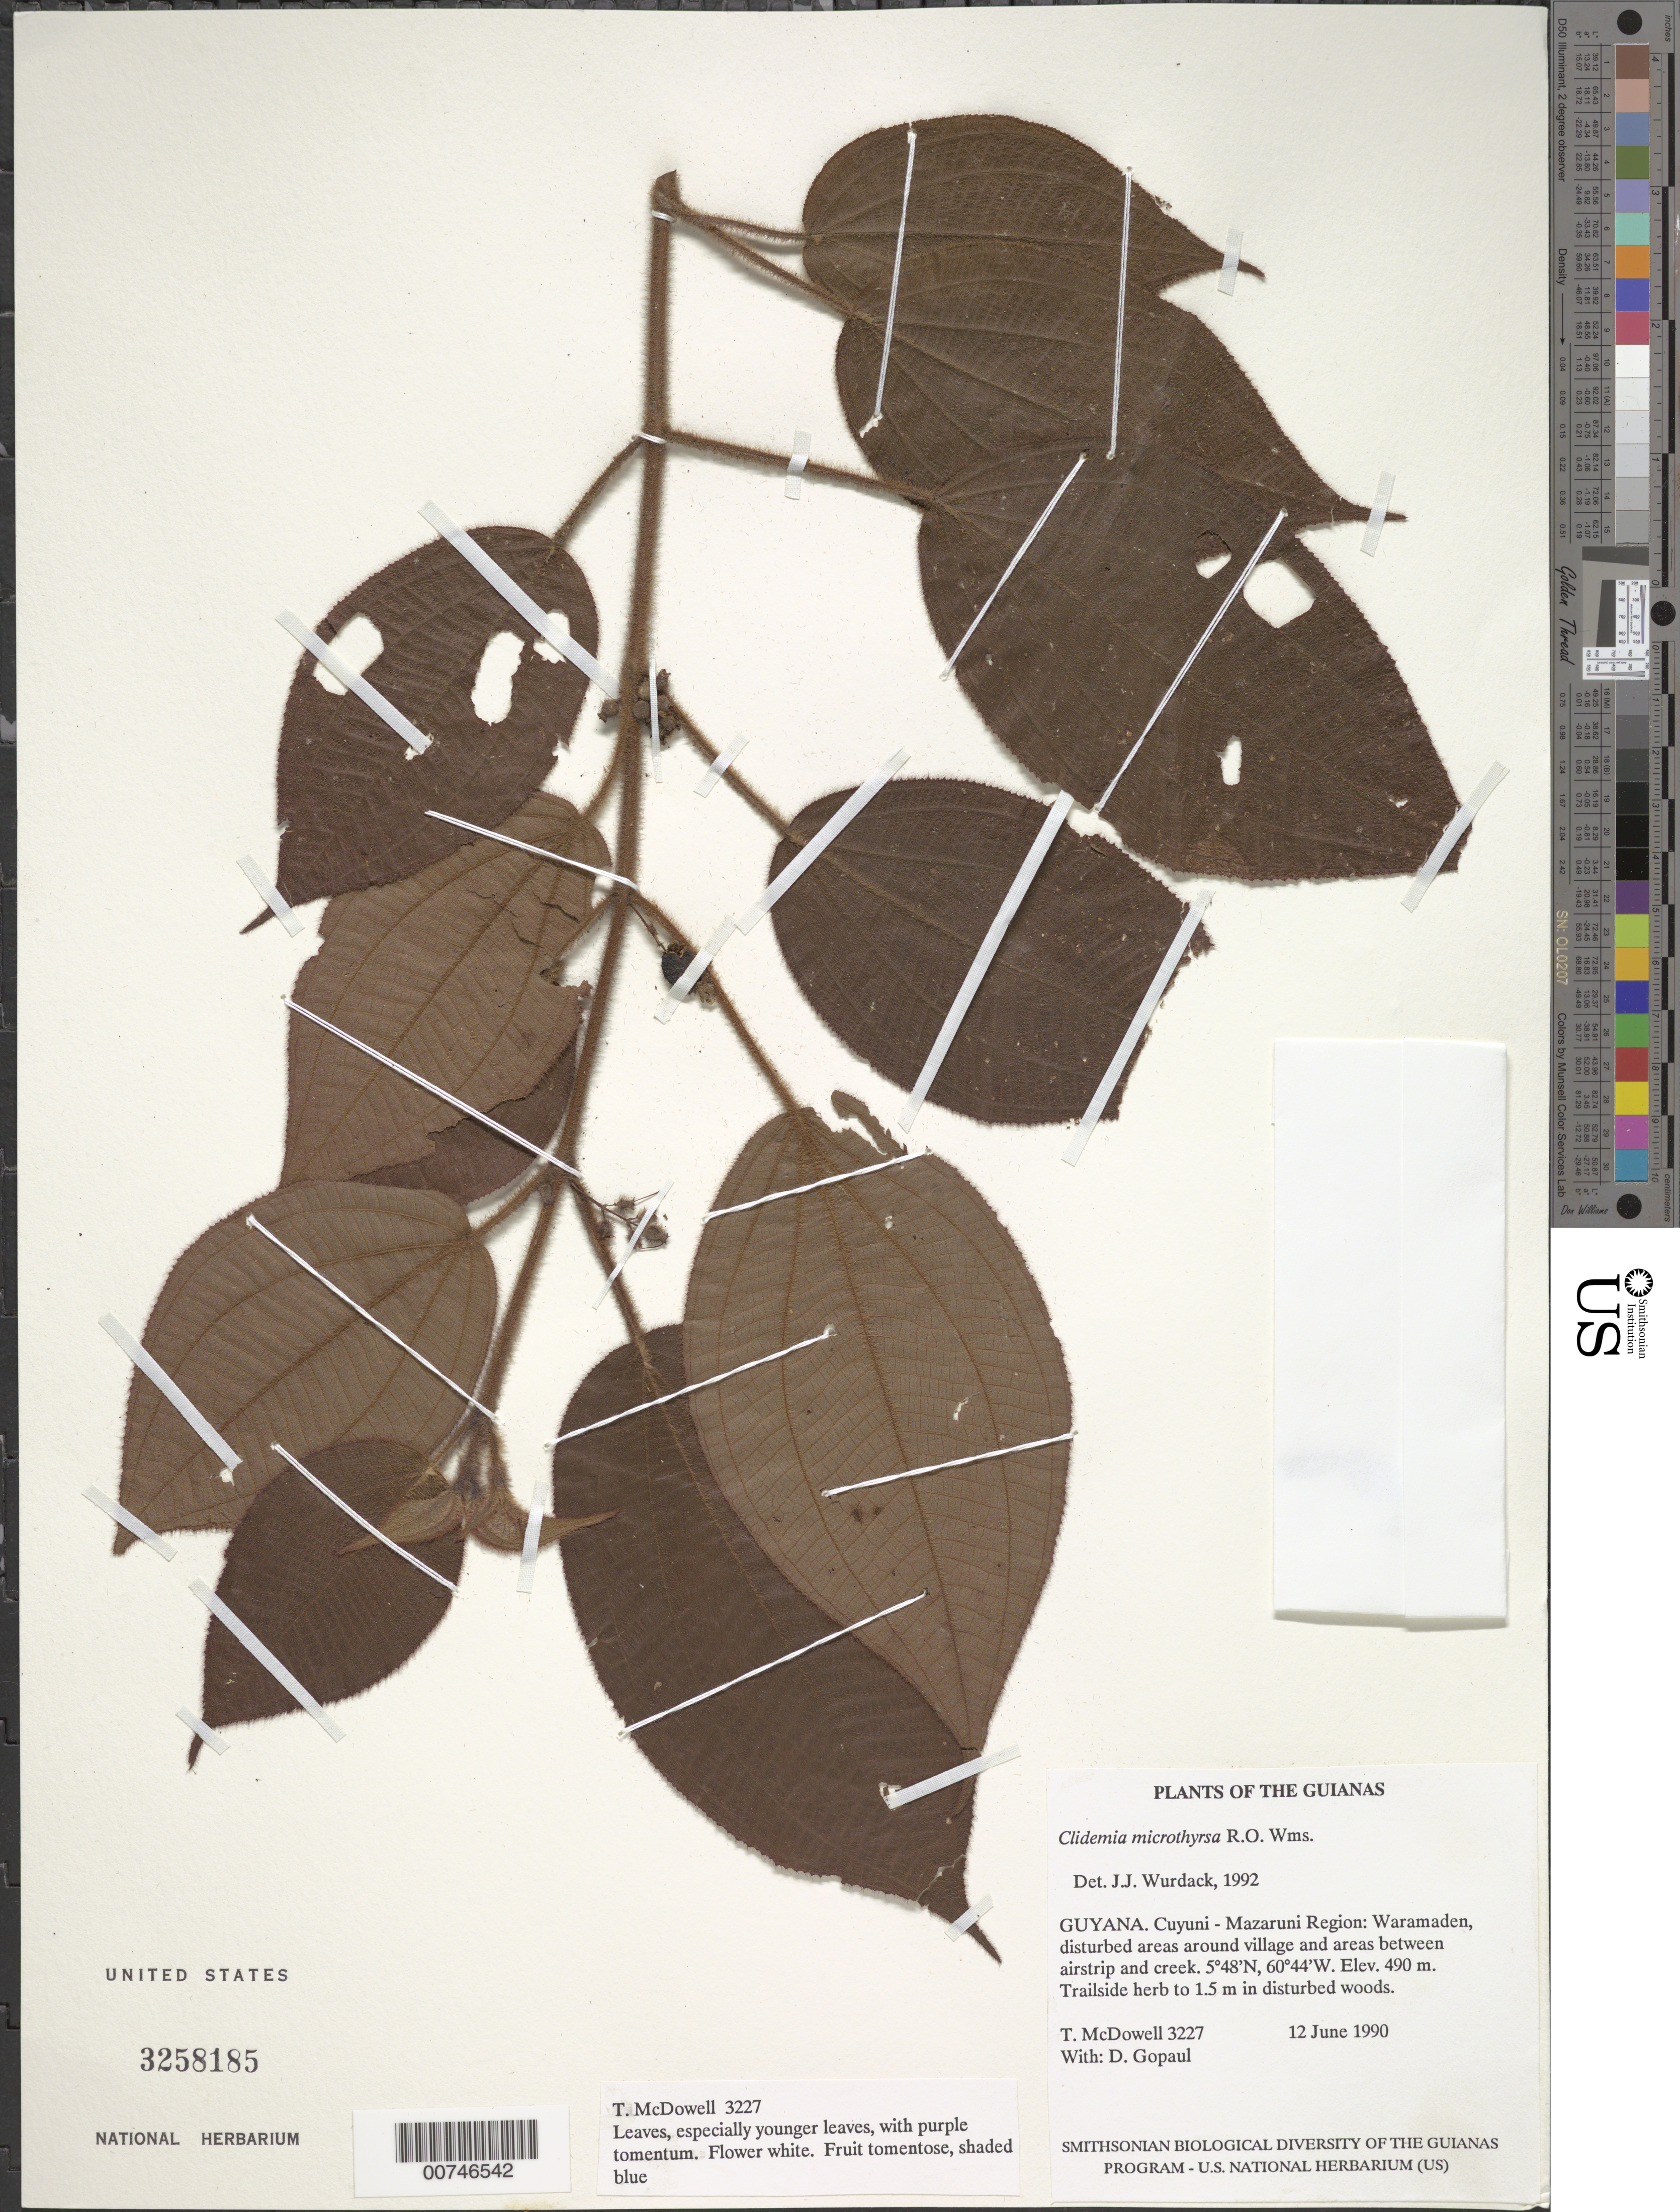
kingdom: Plantae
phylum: Tracheophyta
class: Magnoliopsida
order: Myrtales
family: Melastomataceae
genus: Clidemia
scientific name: Clidemia microthyrsa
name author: R.O. Williams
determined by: Wurdack, John J., (US), US (UNITED STATES)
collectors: T. McDowell & D. Gopaul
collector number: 3227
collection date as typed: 12 June 1990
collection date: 1990-06-12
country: Guyana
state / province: Cuyuni-Mazaruni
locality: Waramaden, around village and between airstrip and creek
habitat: Disturbed areas around village and disturbed woods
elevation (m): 490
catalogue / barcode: US 3258185